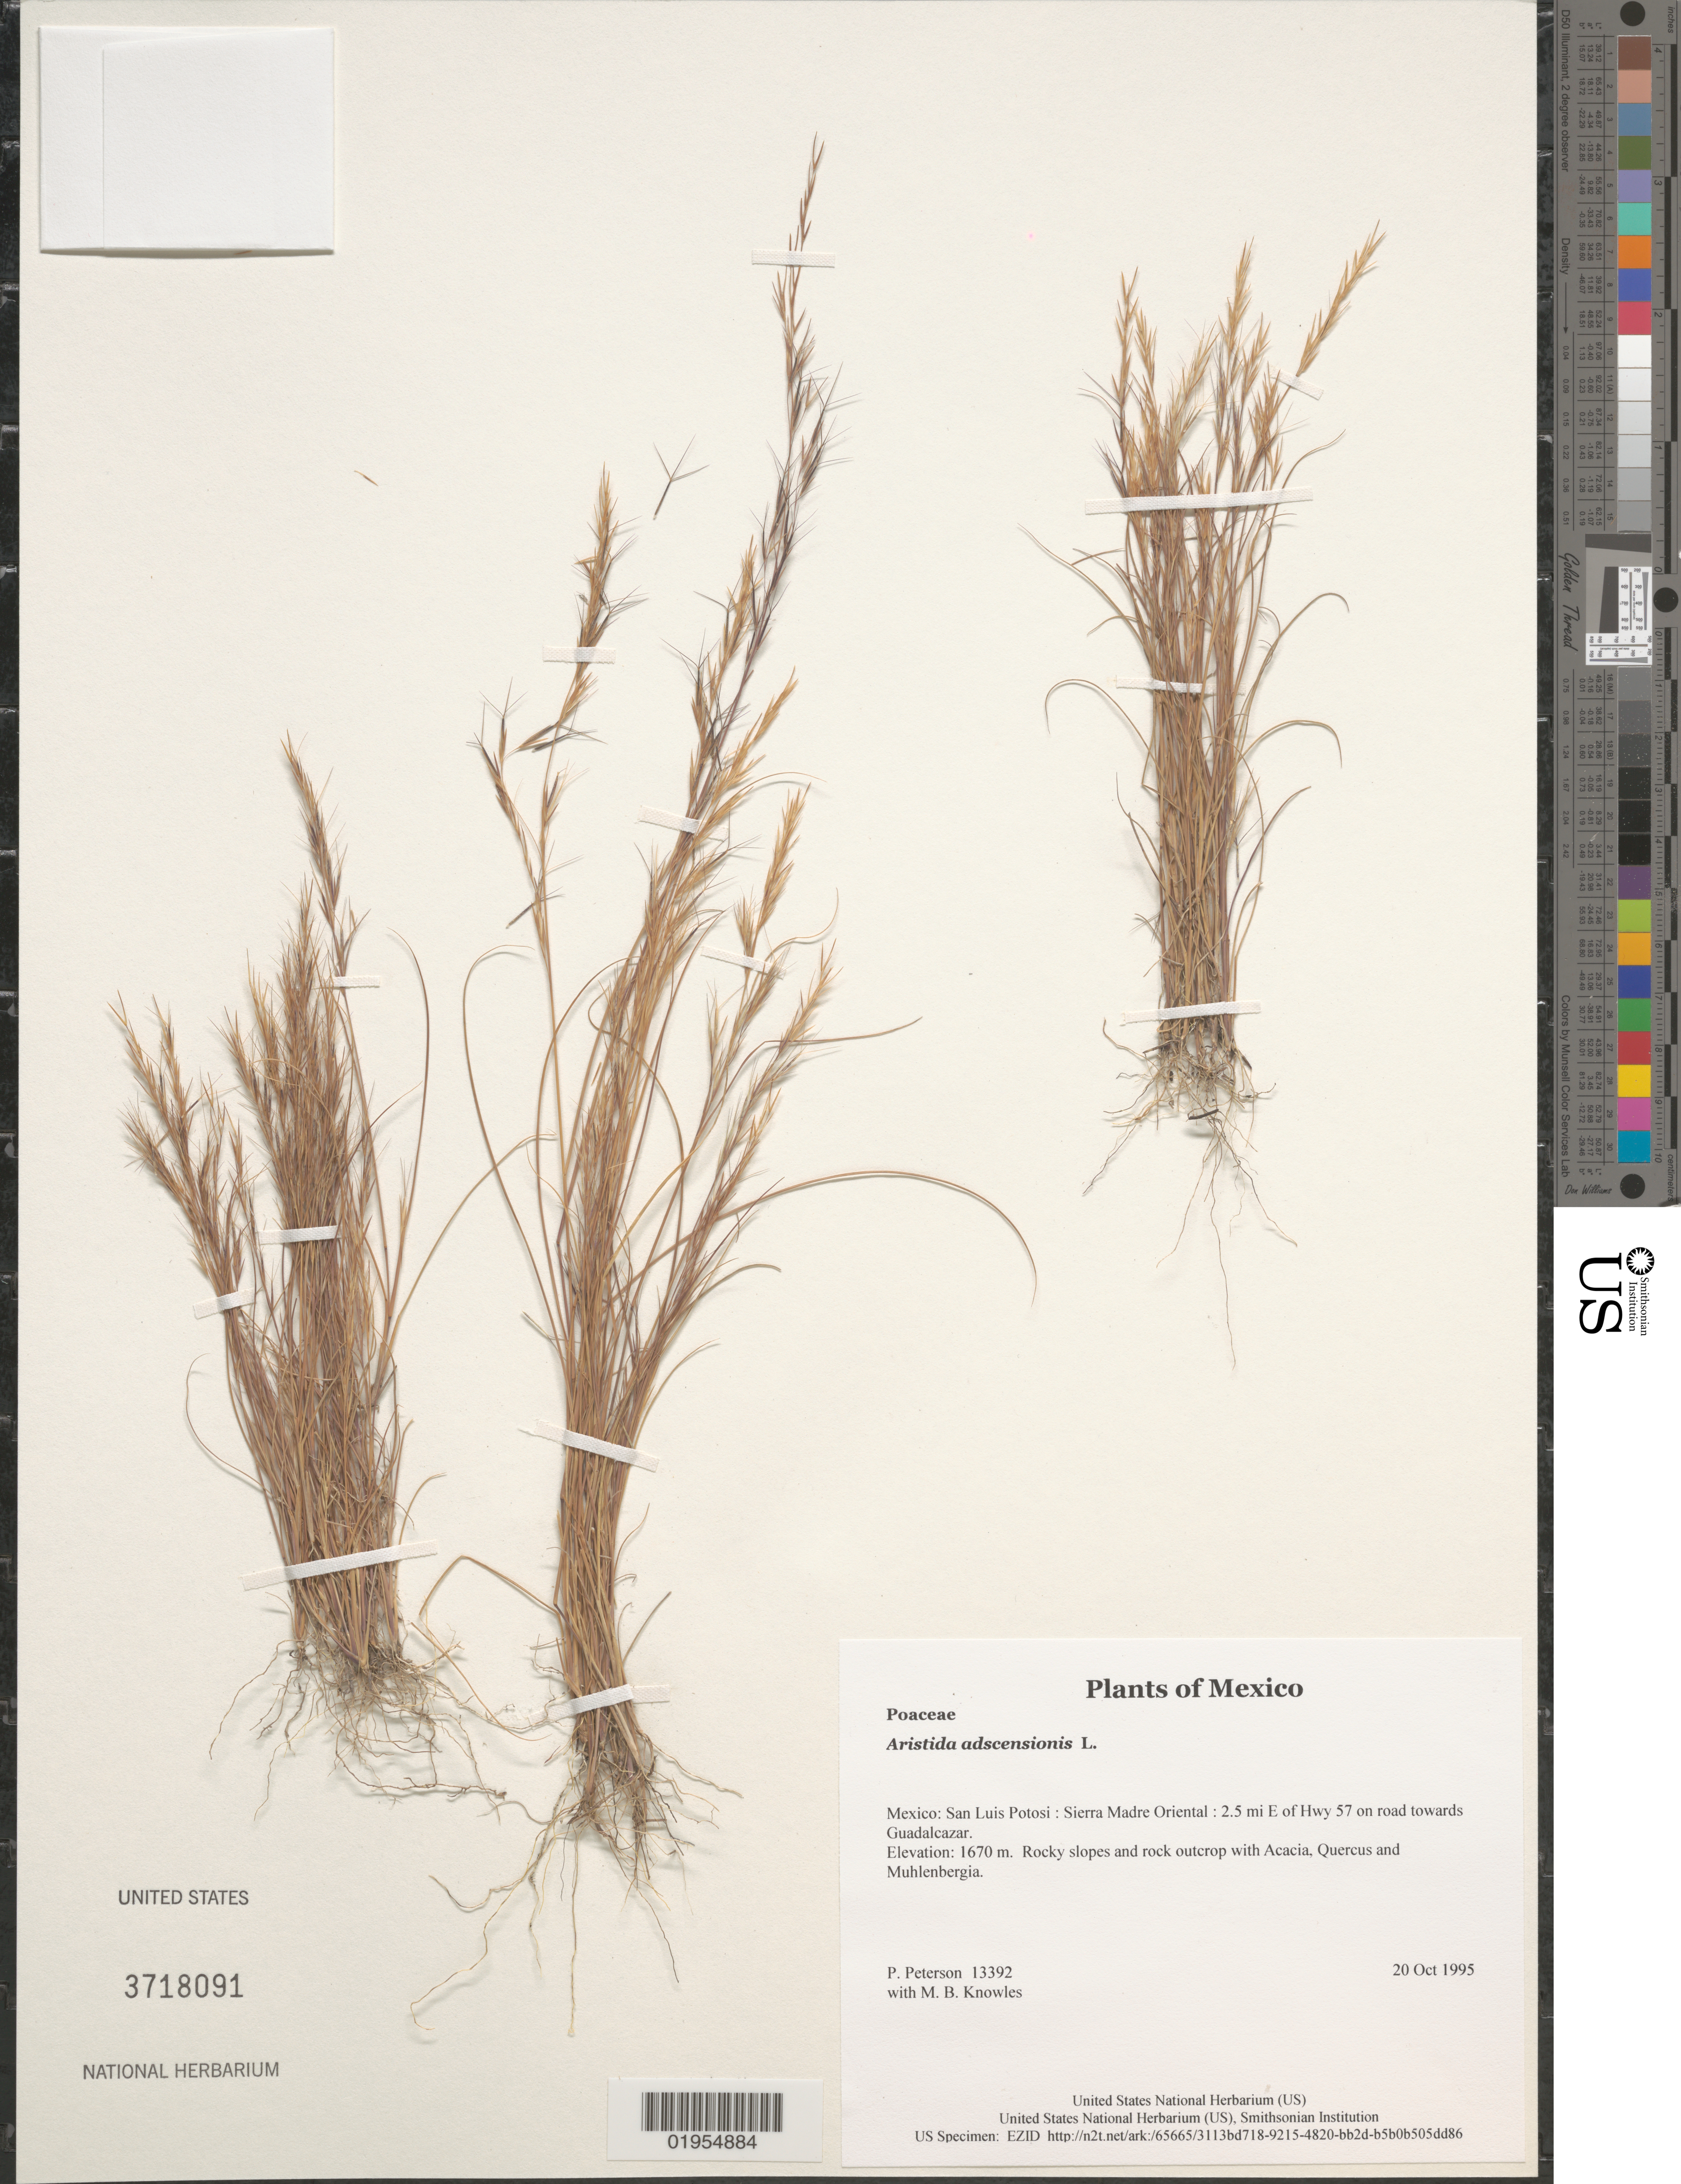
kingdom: Plantae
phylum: Tracheophyta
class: Liliopsida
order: Poales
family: Poaceae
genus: Aristida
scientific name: Aristida adscensionis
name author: L.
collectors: P. M. Peterson & M. B. Knowles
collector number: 13392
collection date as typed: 20 Oct 1995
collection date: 1995-10-20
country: Mexico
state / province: San Luis Potosi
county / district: Sierra Madre Oriental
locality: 2.5 mi E of Hwy 57 on road towards Guadalcazar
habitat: Rocky slopes and rock outcrop with Acacia, Quercus and Muhlenbergia.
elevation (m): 1670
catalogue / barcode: US 3718091